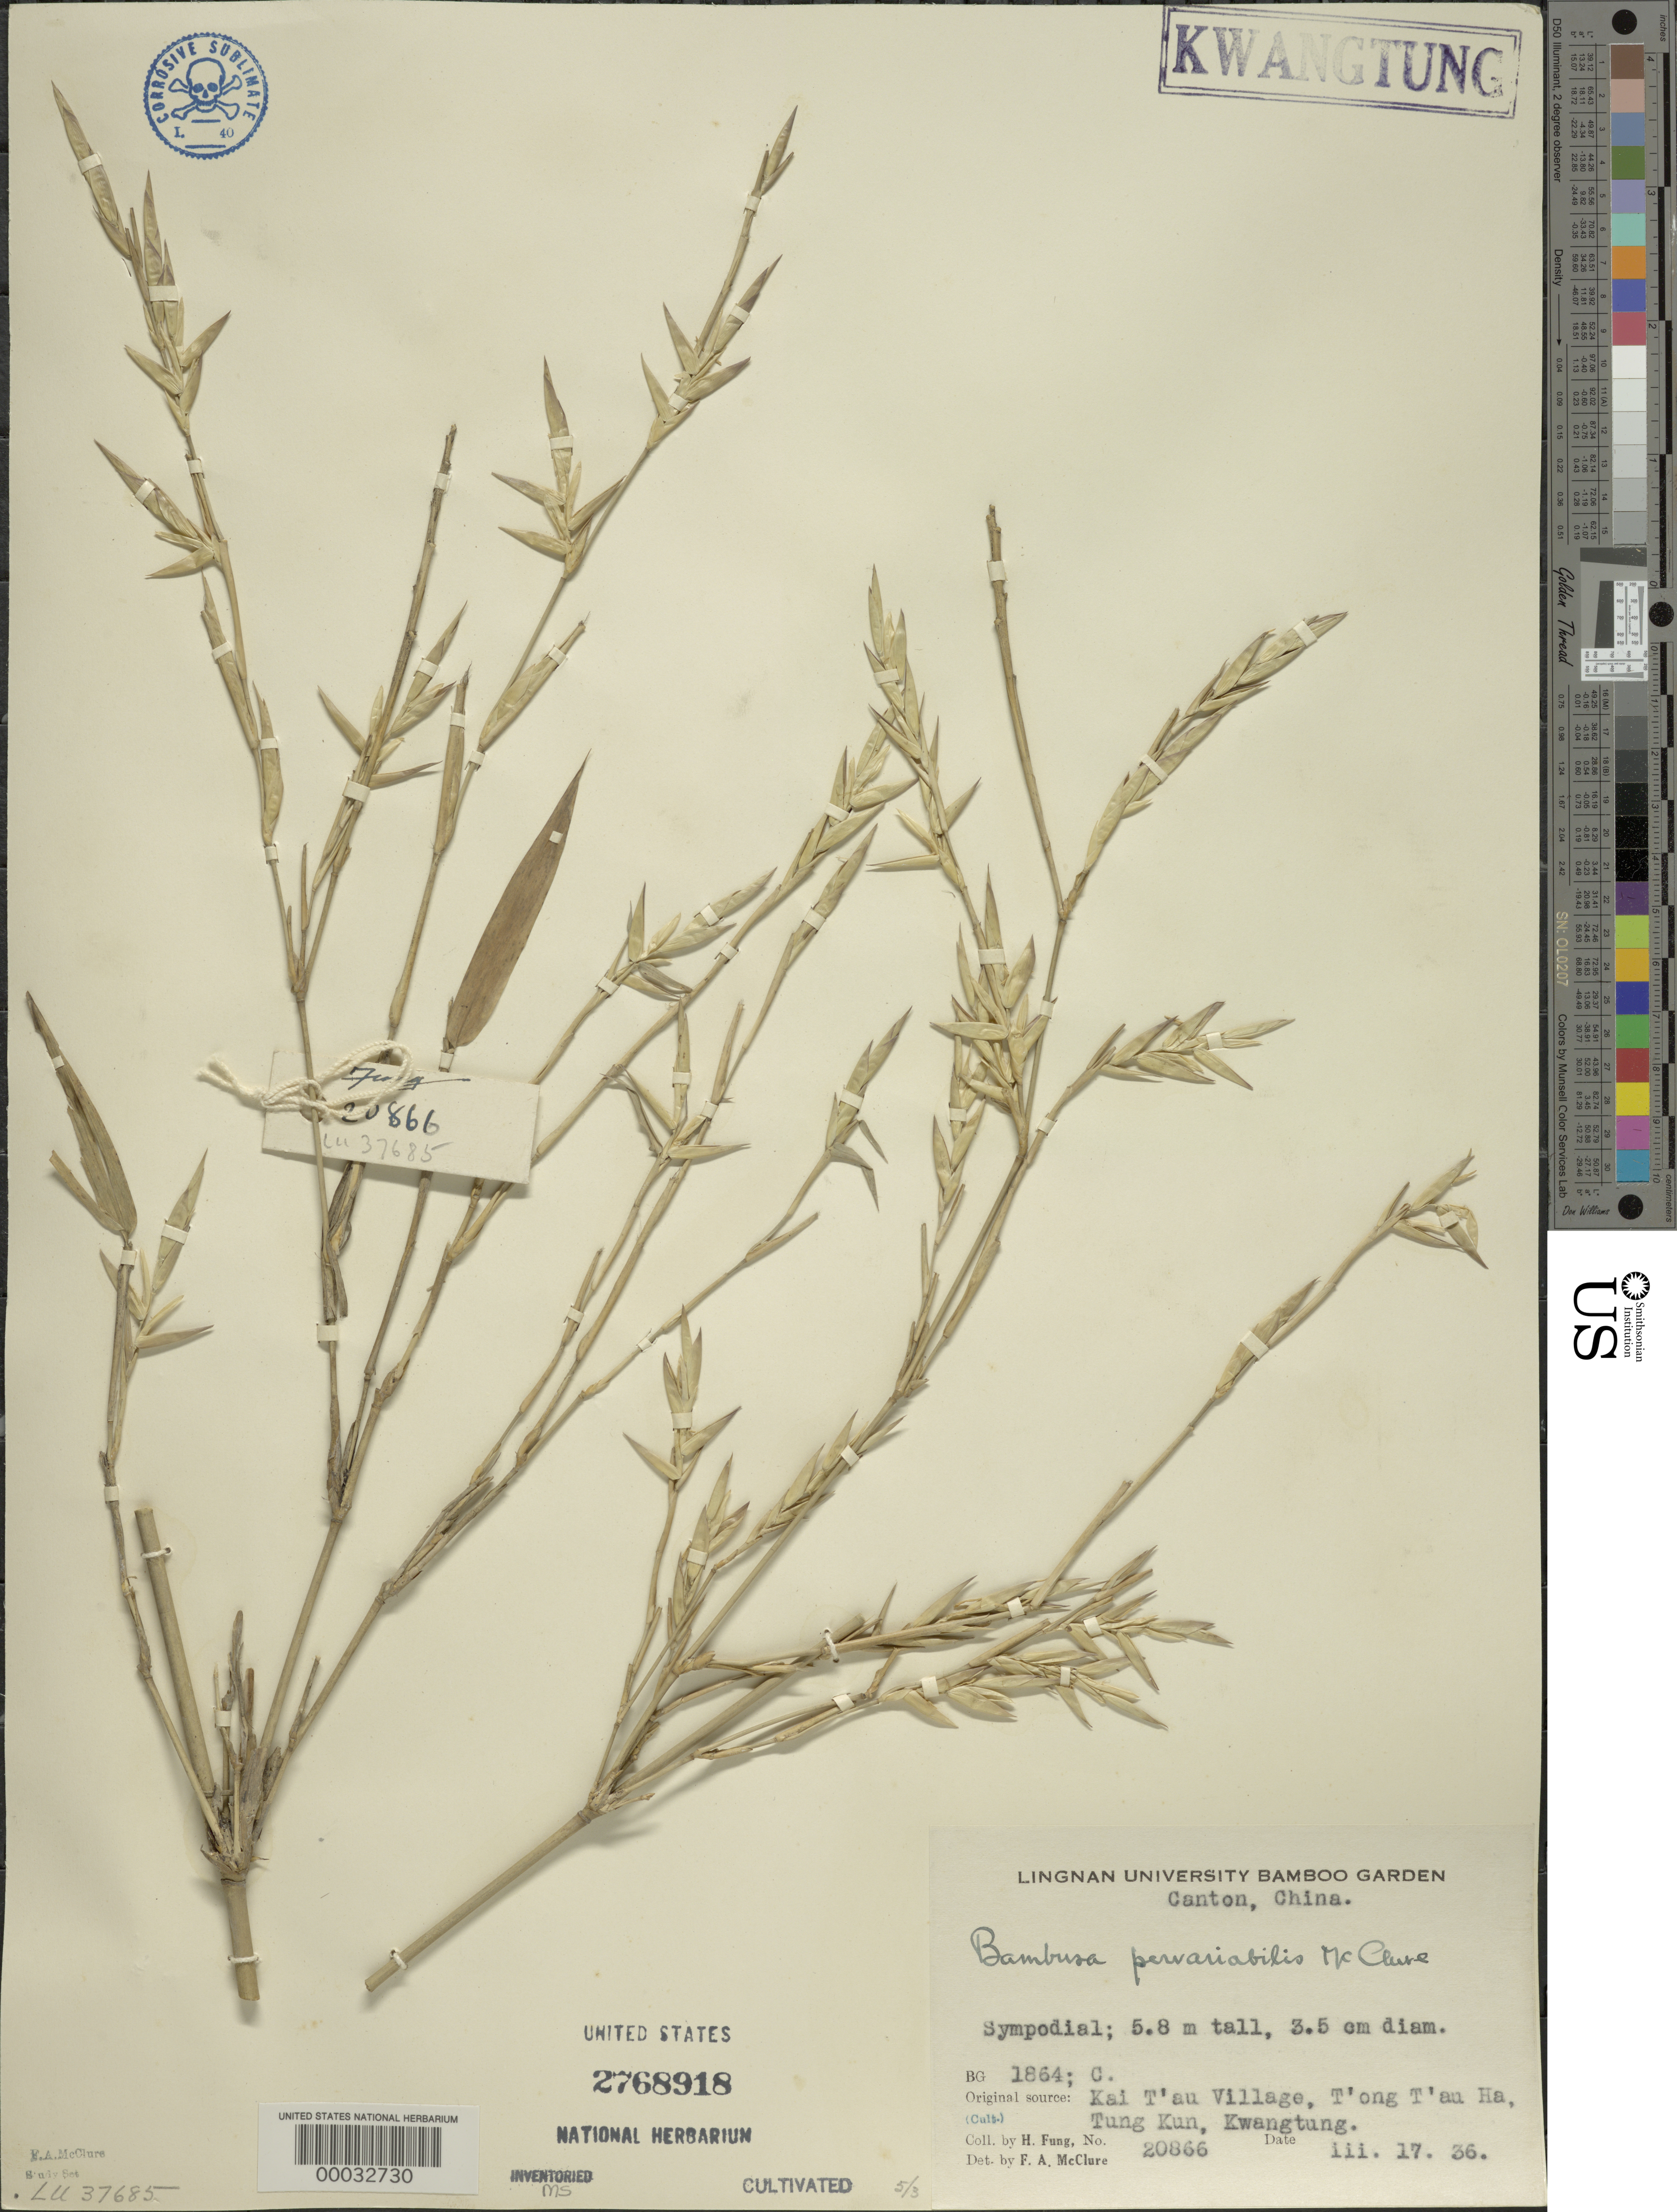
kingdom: Plantae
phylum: Tracheophyta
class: Liliopsida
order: Poales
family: Poaceae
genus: Bambusa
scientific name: Bambusa pervariabilis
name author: McClure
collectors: H. L. Fung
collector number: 20866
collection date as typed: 17 Mar 1936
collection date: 1936-03-17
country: China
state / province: Guangdong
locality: Kai t'au, t'ong t'au ha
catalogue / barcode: US 2768918